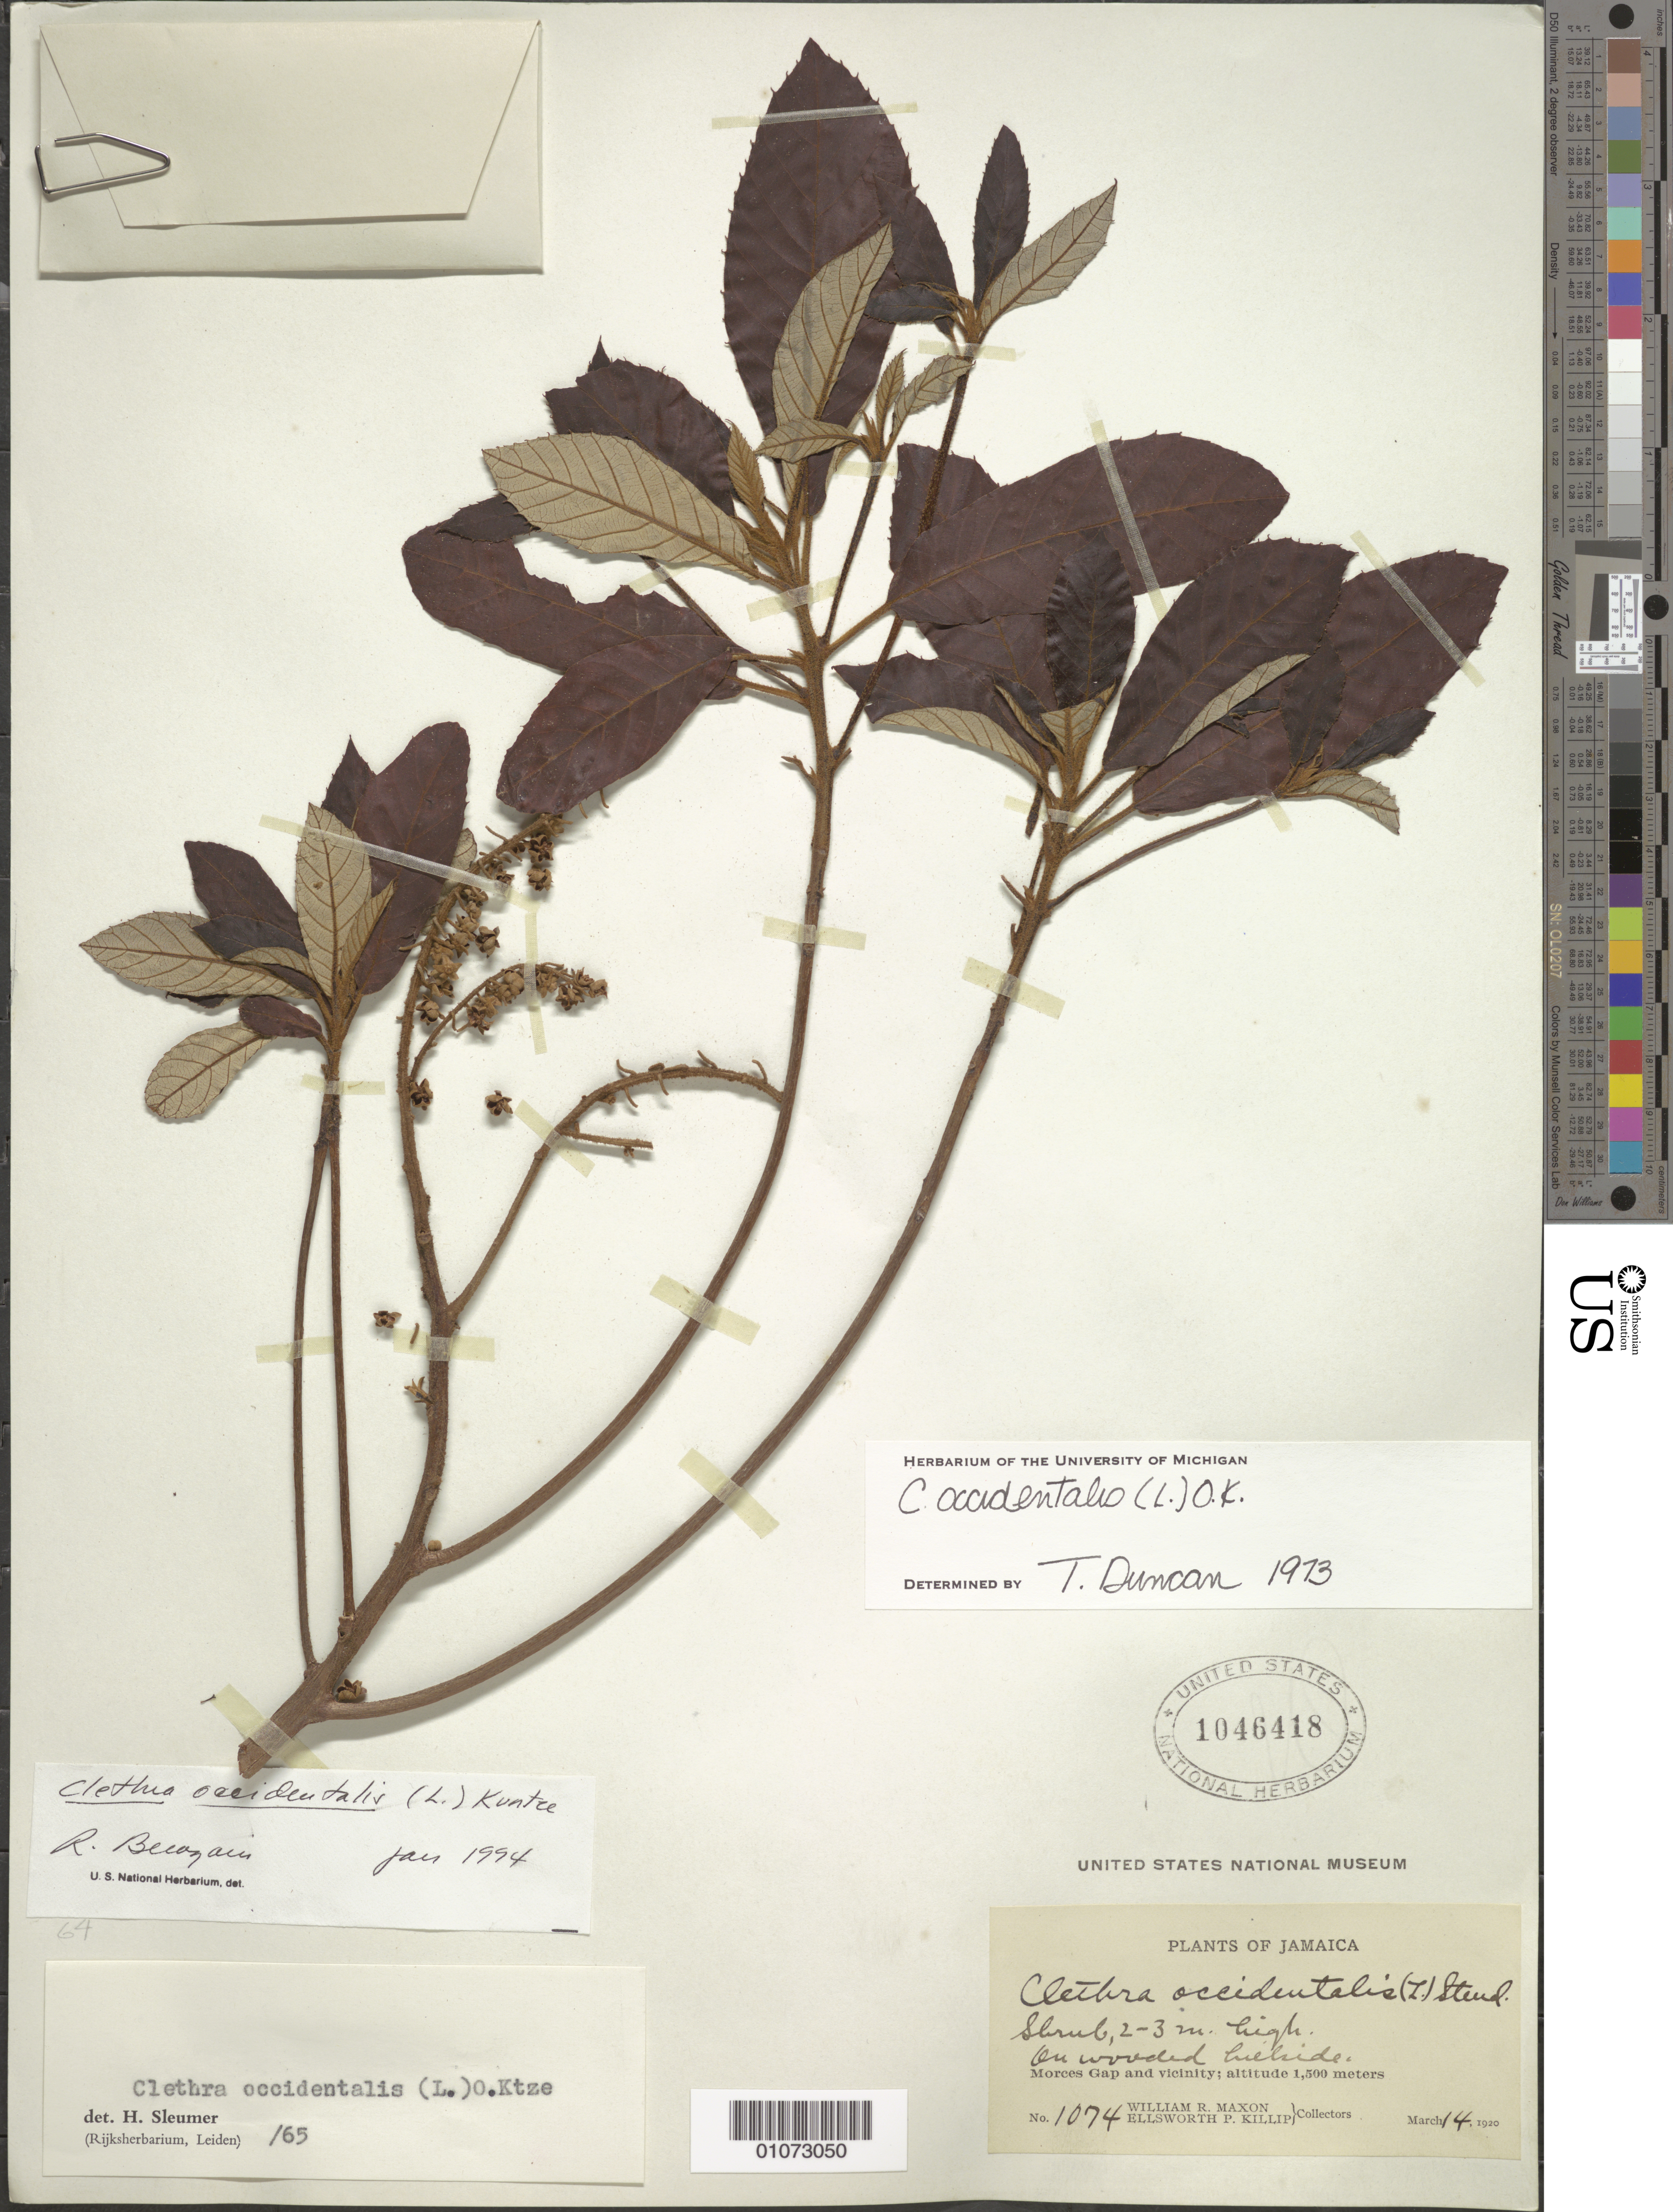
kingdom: Plantae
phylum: Tracheophyta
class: Magnoliopsida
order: Ericales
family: Clethraceae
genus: Clethra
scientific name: Clethra occidentalis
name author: (L.) Kuntze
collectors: W. R. Maxon & E. P. Killip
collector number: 1074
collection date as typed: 14 Mar 1920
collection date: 1920-03-14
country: Jamaica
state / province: Portland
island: Jamaica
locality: Morces Gap and vicinity. On wooded hillside.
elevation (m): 1500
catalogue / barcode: US 1046418